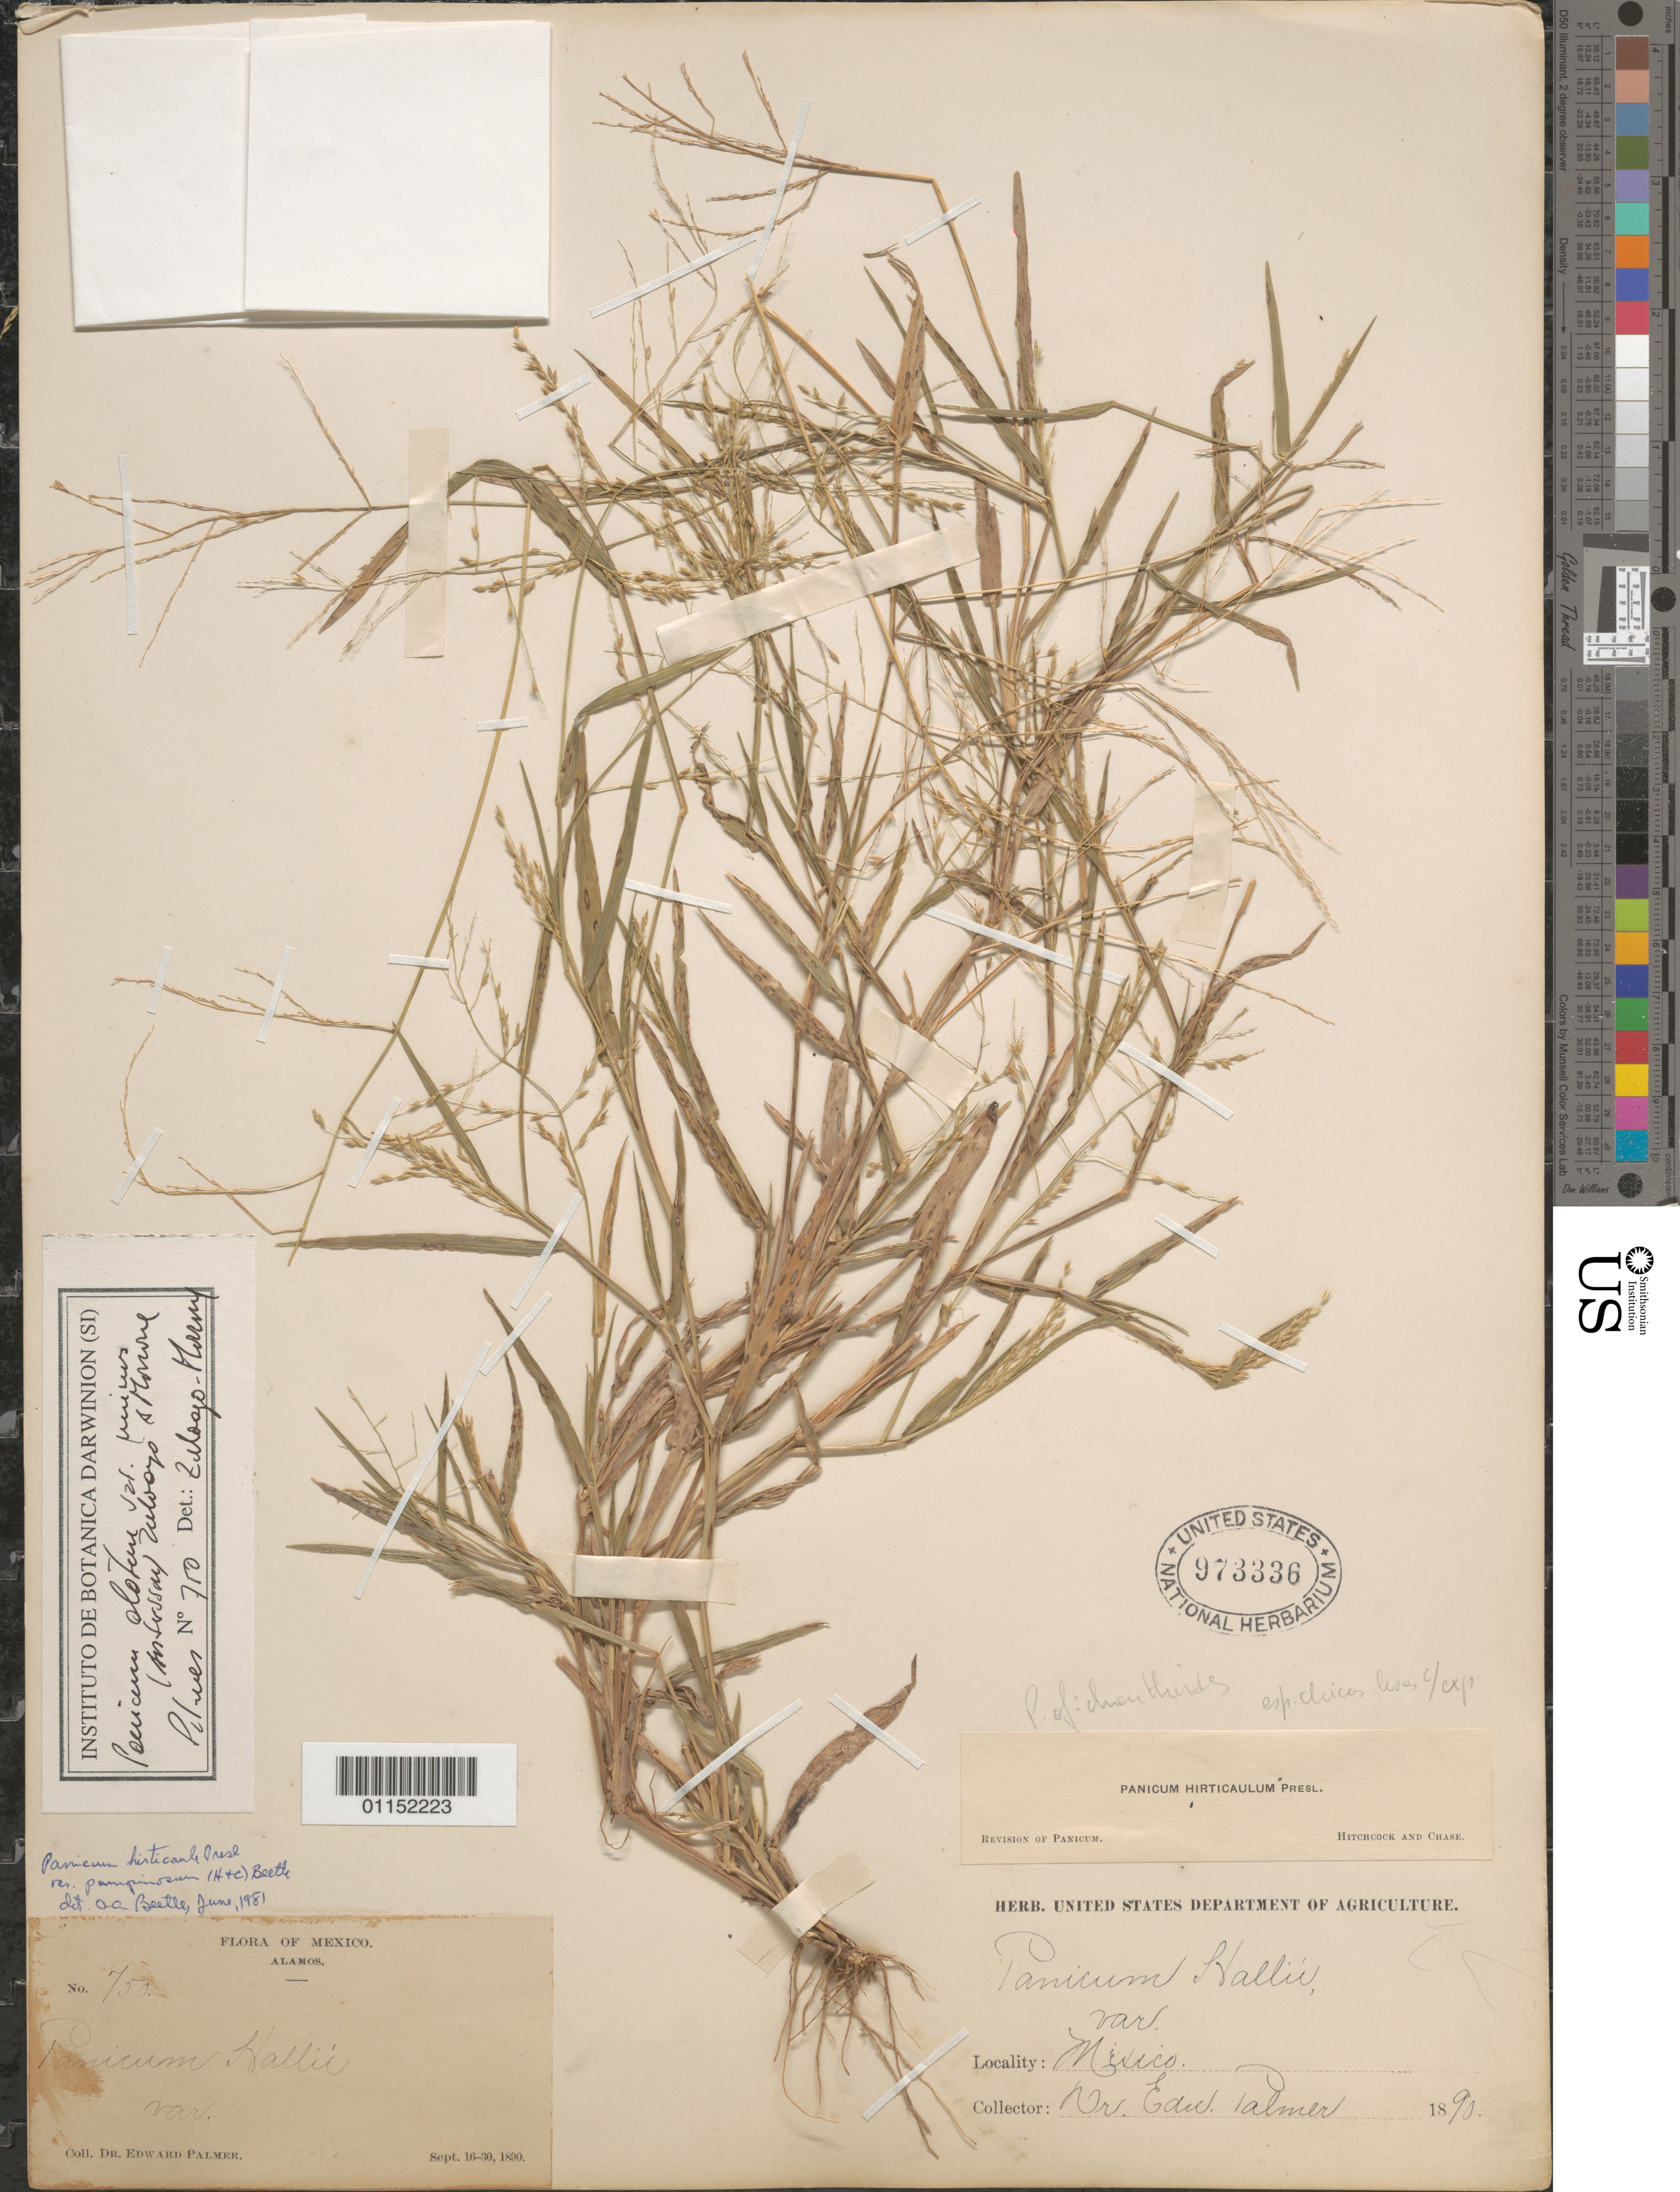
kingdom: Plantae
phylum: Tracheophyta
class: Liliopsida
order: Poales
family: Poaceae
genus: Panicum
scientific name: Panicum elatum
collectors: E. Palmer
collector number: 750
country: Mexico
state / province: Sonora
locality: Alamos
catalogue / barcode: US 973336